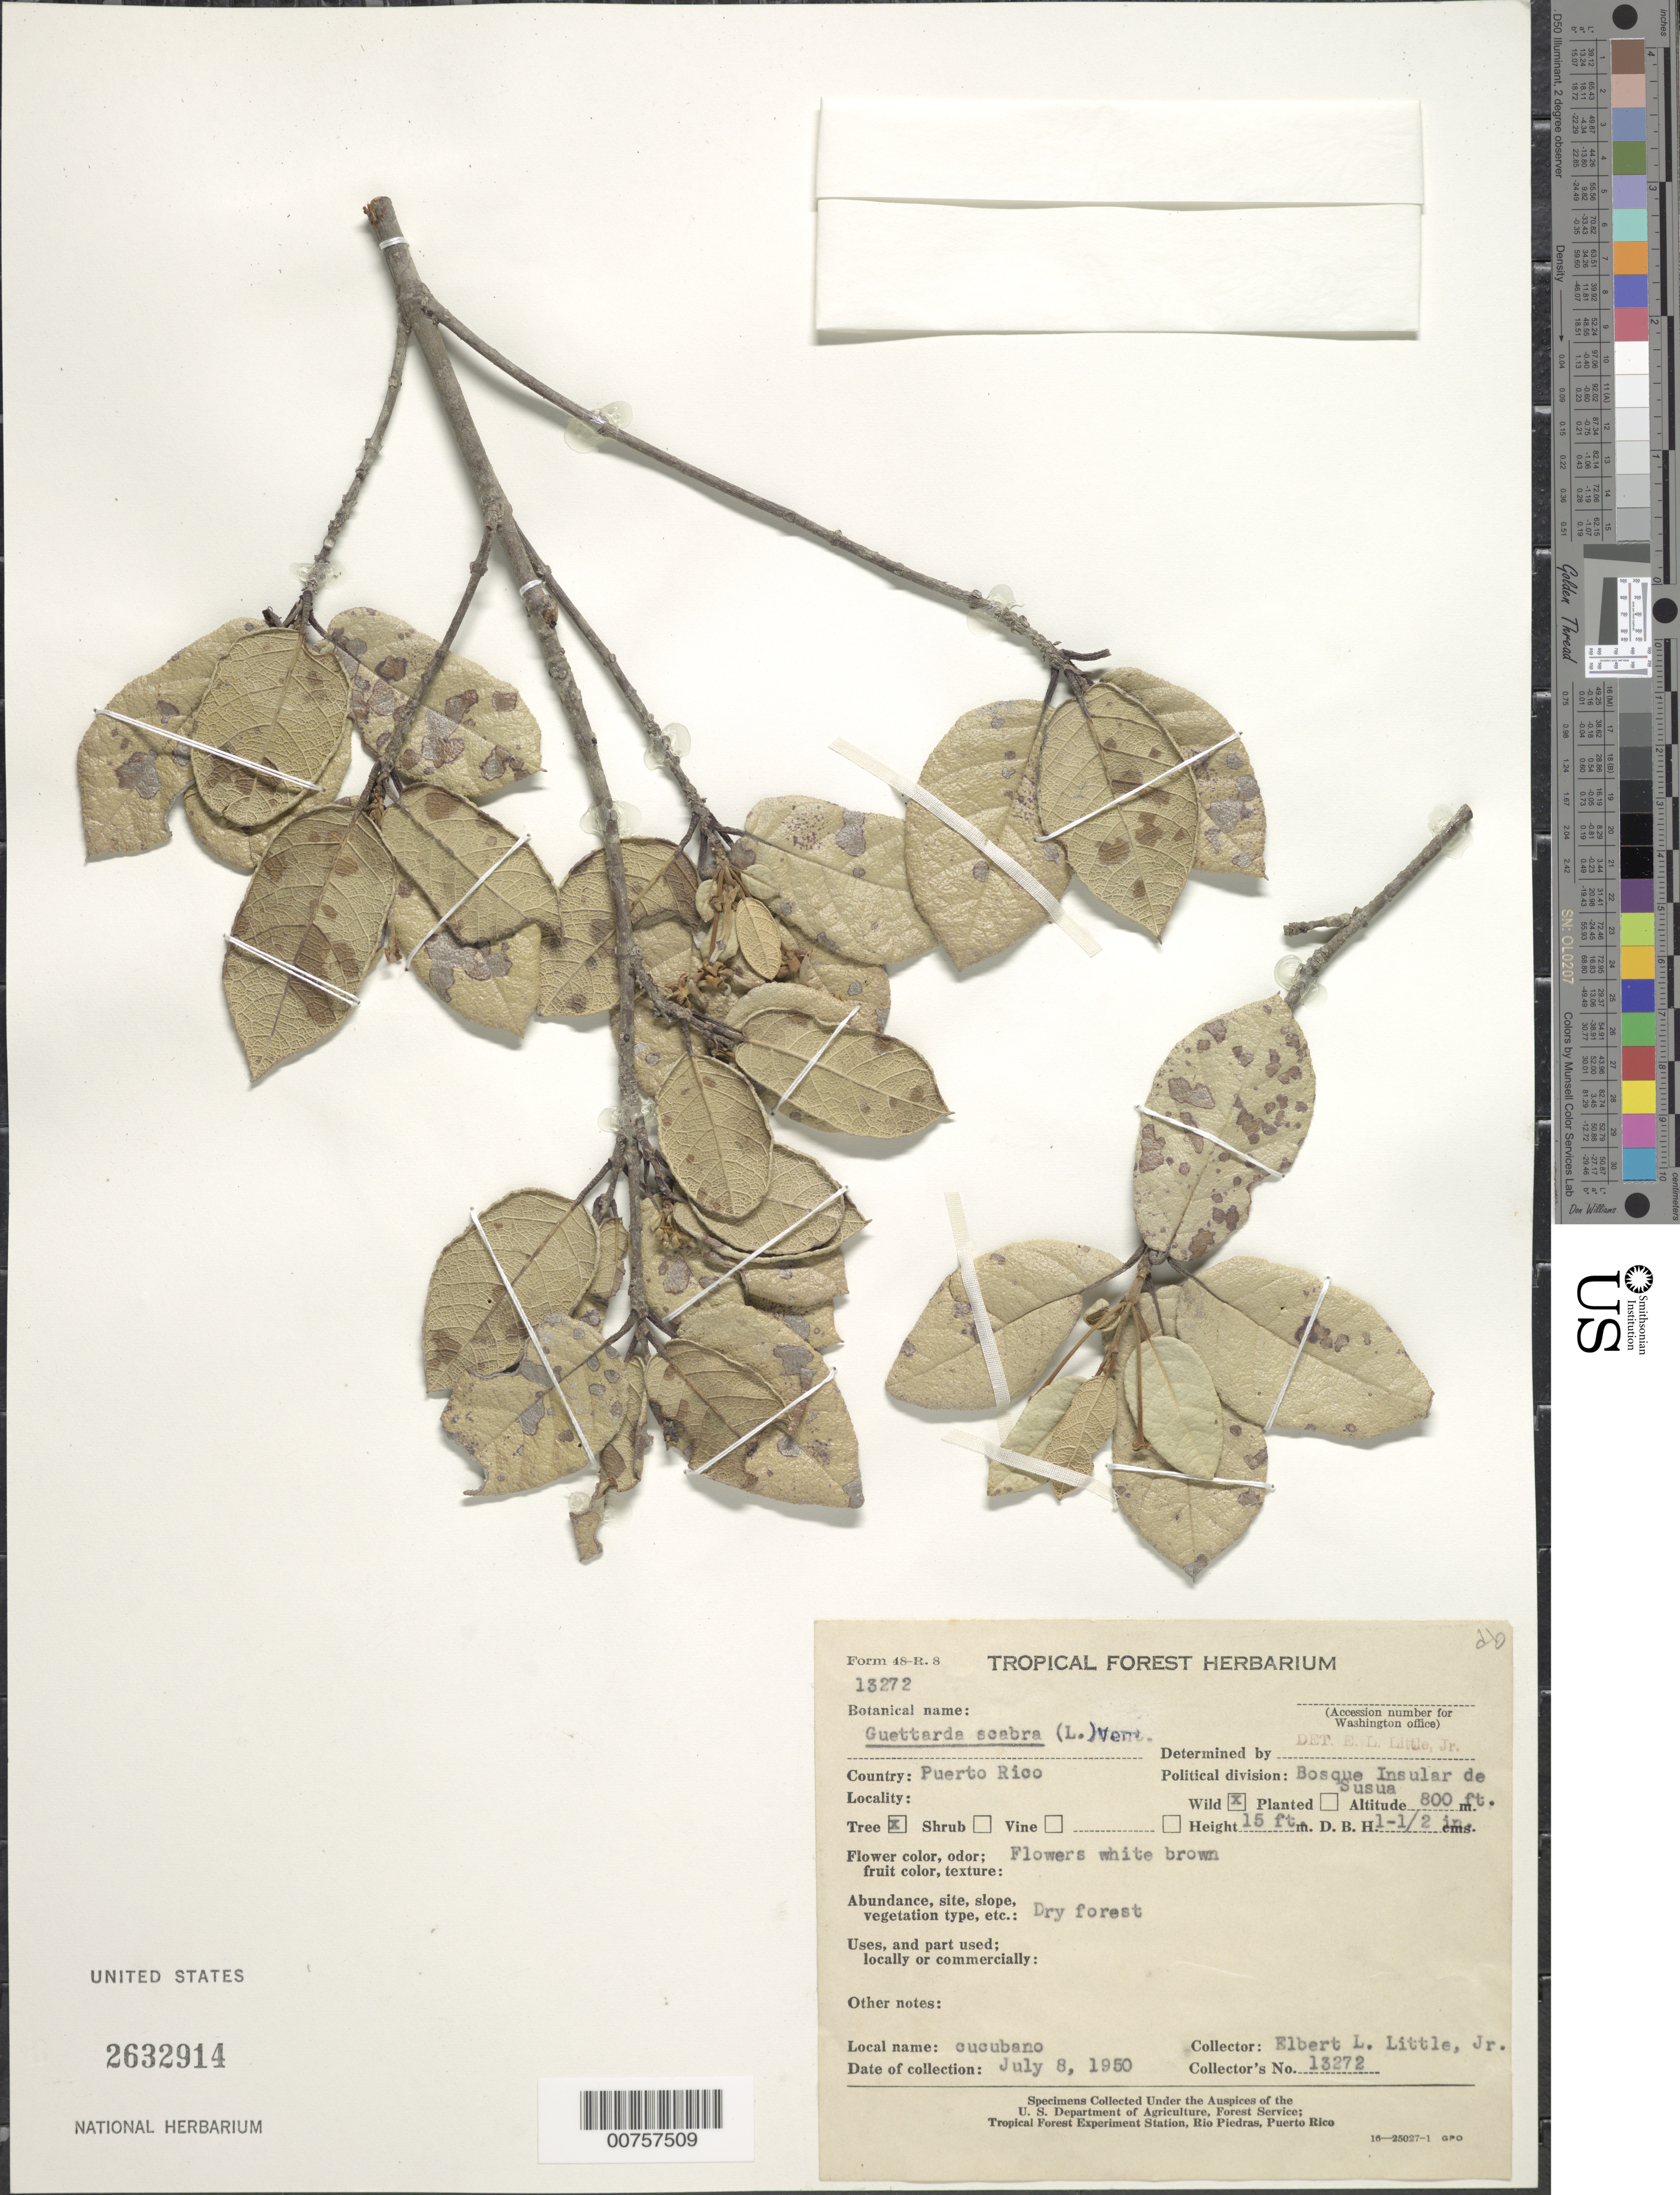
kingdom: Plantae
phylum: Tracheophyta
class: Magnoliopsida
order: Gentianales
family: Rubiaceae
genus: Guettarda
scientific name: Guettarda scabra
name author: (L.) Vent.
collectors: E. L. Little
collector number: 13272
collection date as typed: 08 Jul 1950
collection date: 1950-07-08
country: Puerto Rico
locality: Bosque Insular de Susua.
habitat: Dry forest.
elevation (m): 244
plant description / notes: Common name: Cucubano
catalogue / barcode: US 2632914